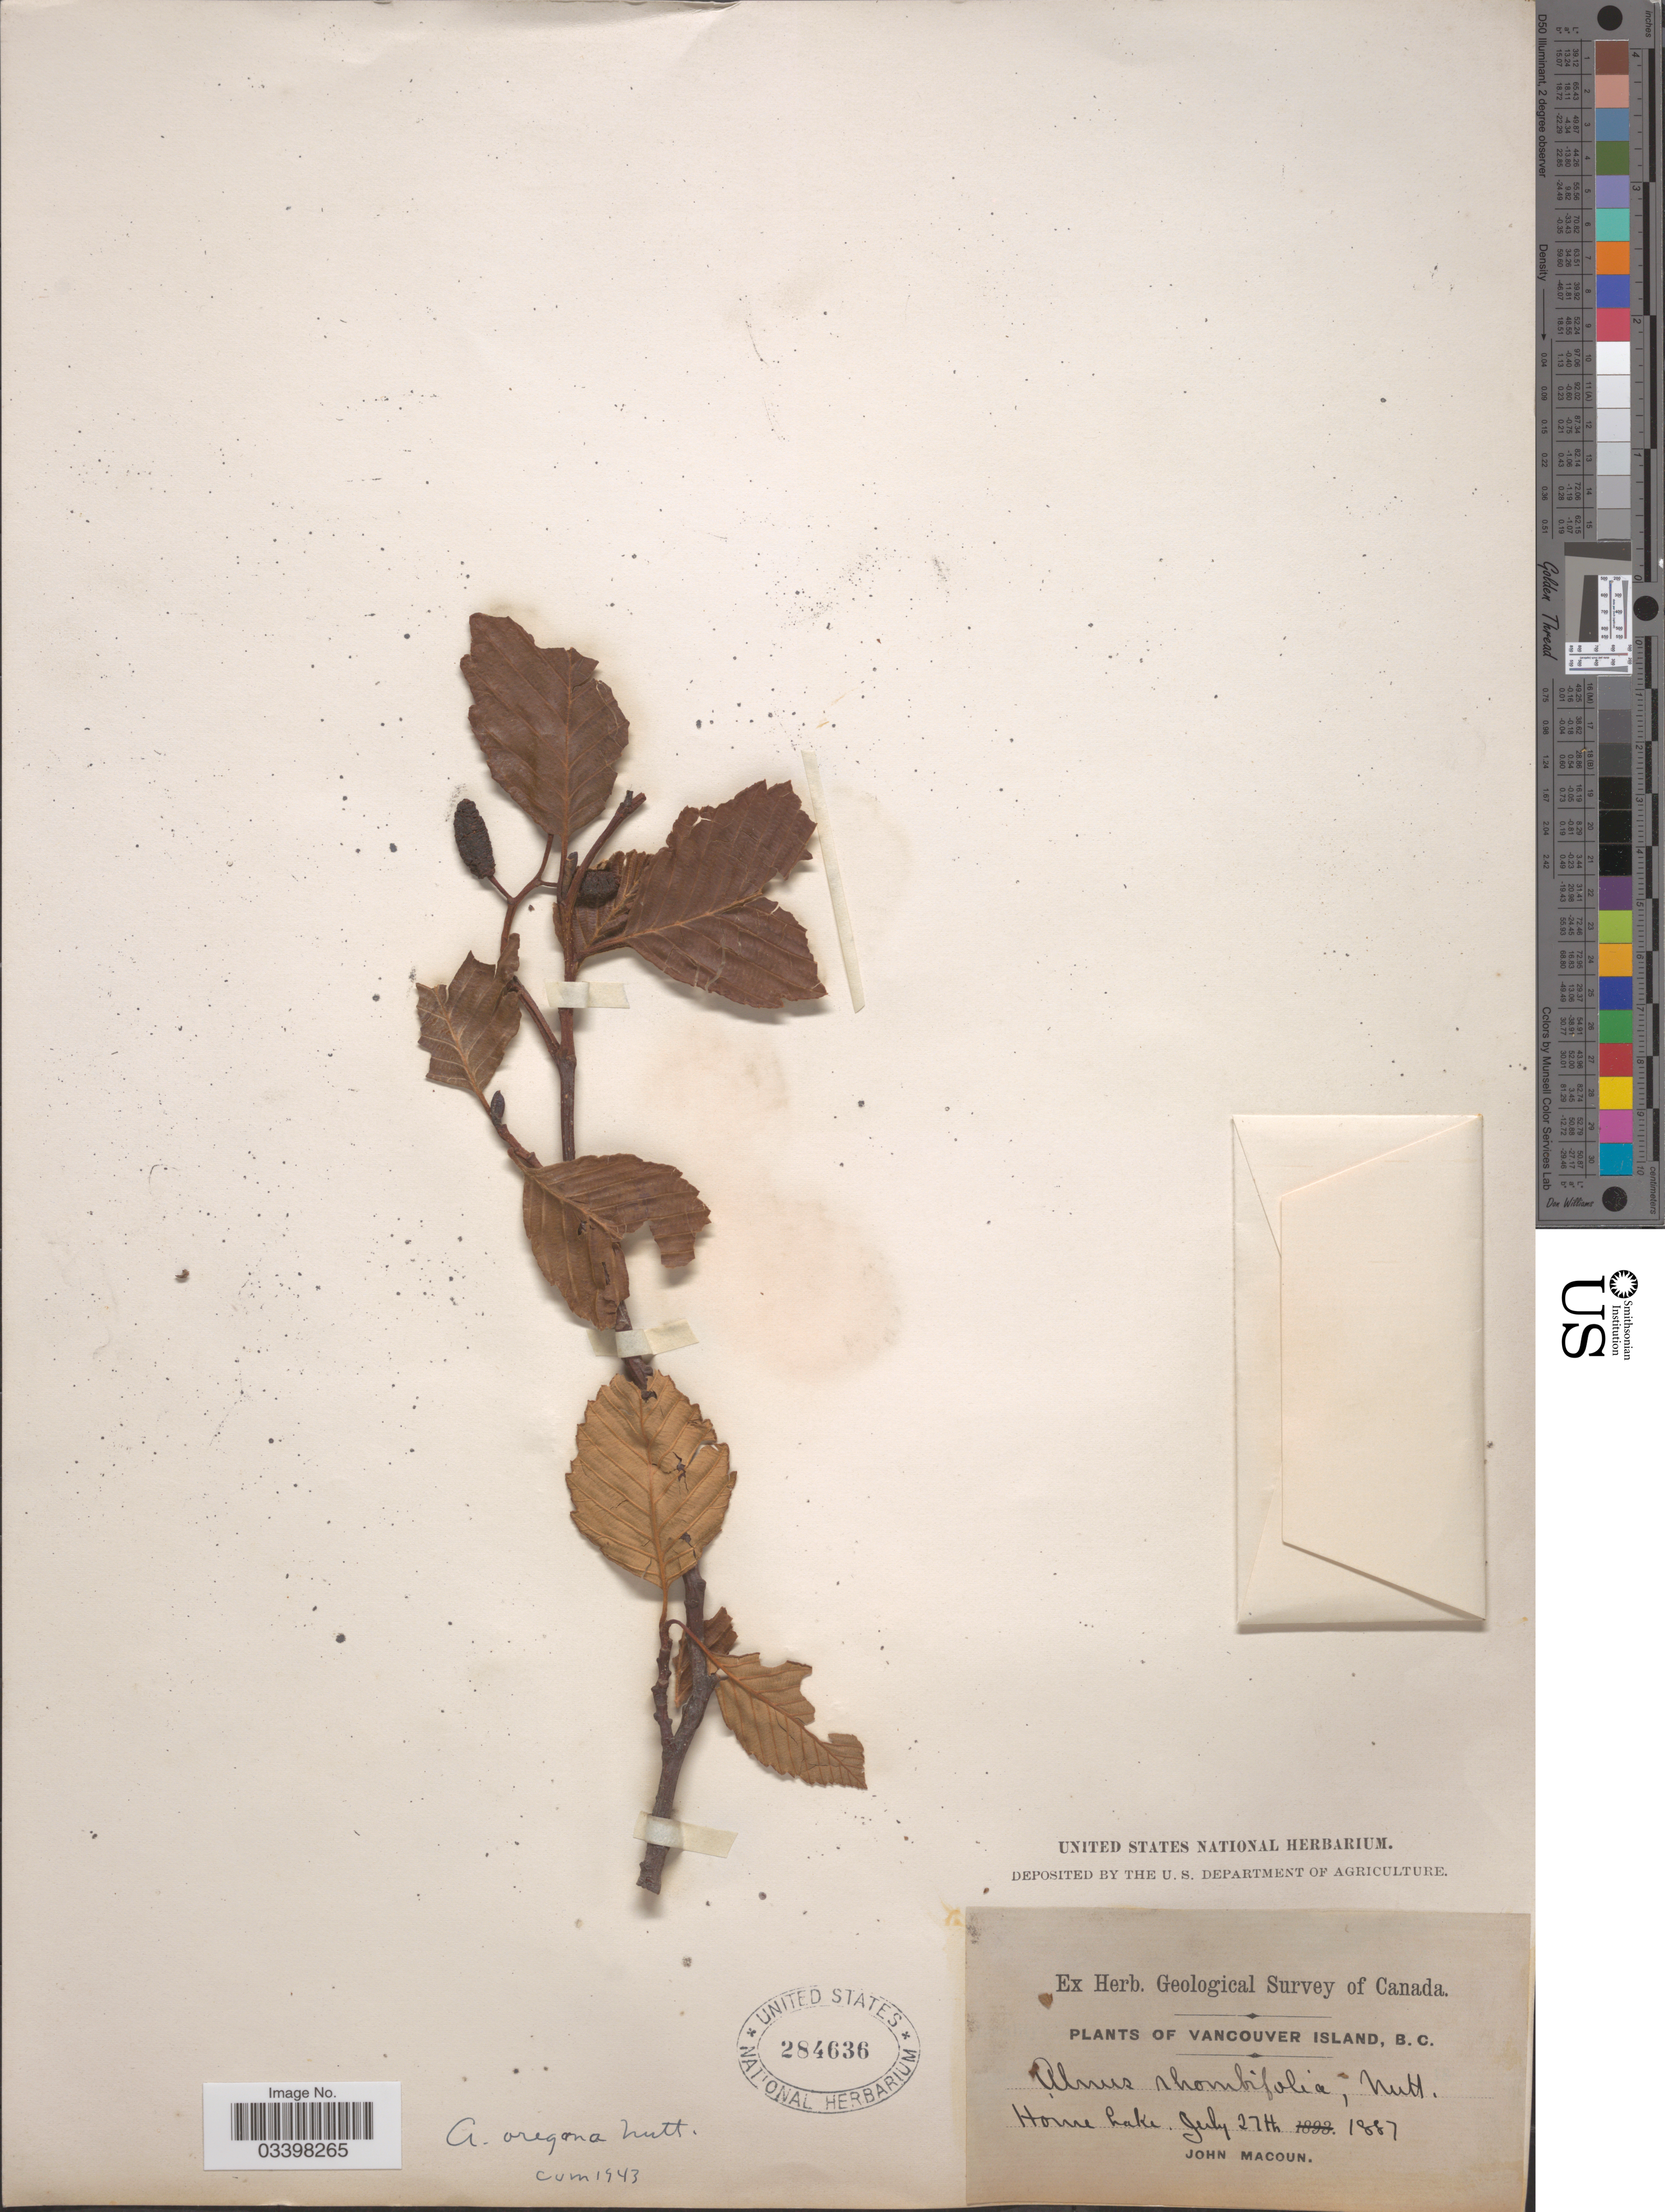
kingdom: Plantae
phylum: Tracheophyta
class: Magnoliopsida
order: Fagales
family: Betulaceae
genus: Alnus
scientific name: Alnus rubra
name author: Bong.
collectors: J. Macoun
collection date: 1887-07-27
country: Canada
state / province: British Columbia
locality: Vancouver Island. Home Lake.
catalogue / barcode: US 284636